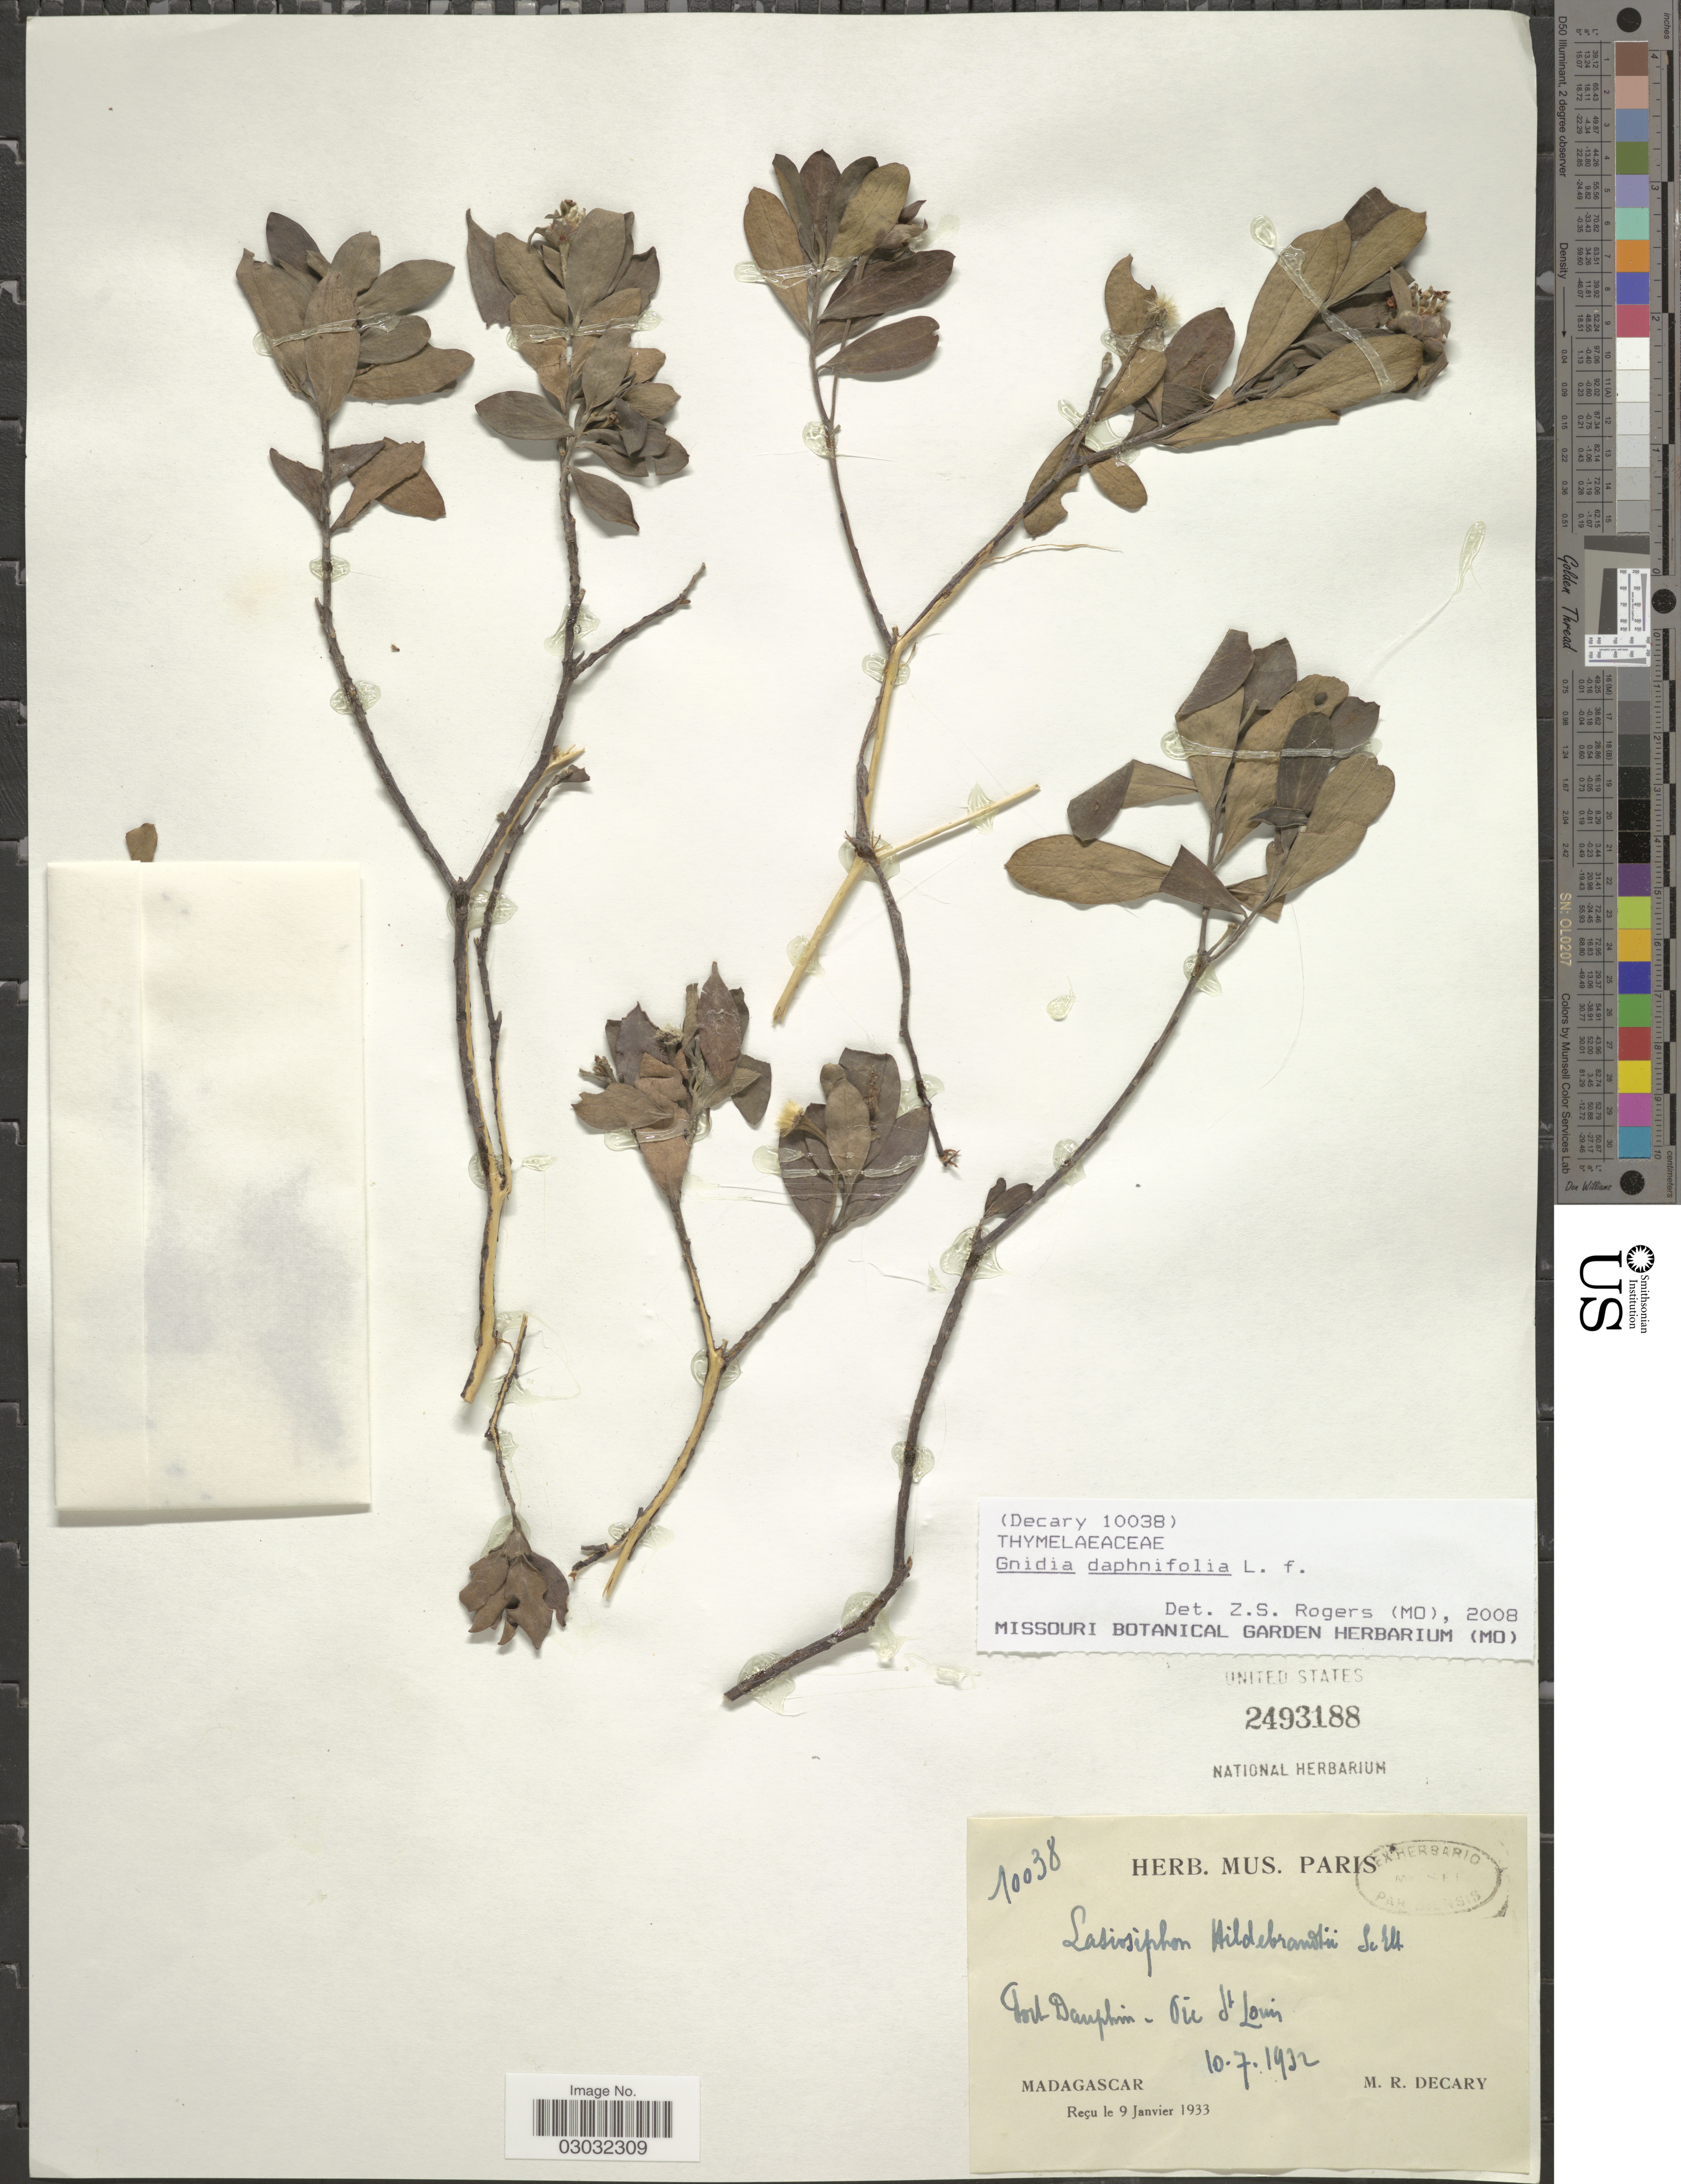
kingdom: Plantae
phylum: Tracheophyta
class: Magnoliopsida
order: Malvales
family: Thymelaeaceae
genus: Lasiosiphon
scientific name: Lasiosiphon daphnifolius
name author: (L. f.) Boatwr. & J.C. Manning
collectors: R. Decary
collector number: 10038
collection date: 1932-07-10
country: Madagascar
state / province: Anosy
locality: Fort Dauphin [Tolagnaro] - Pic St. Louis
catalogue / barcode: US 2493188